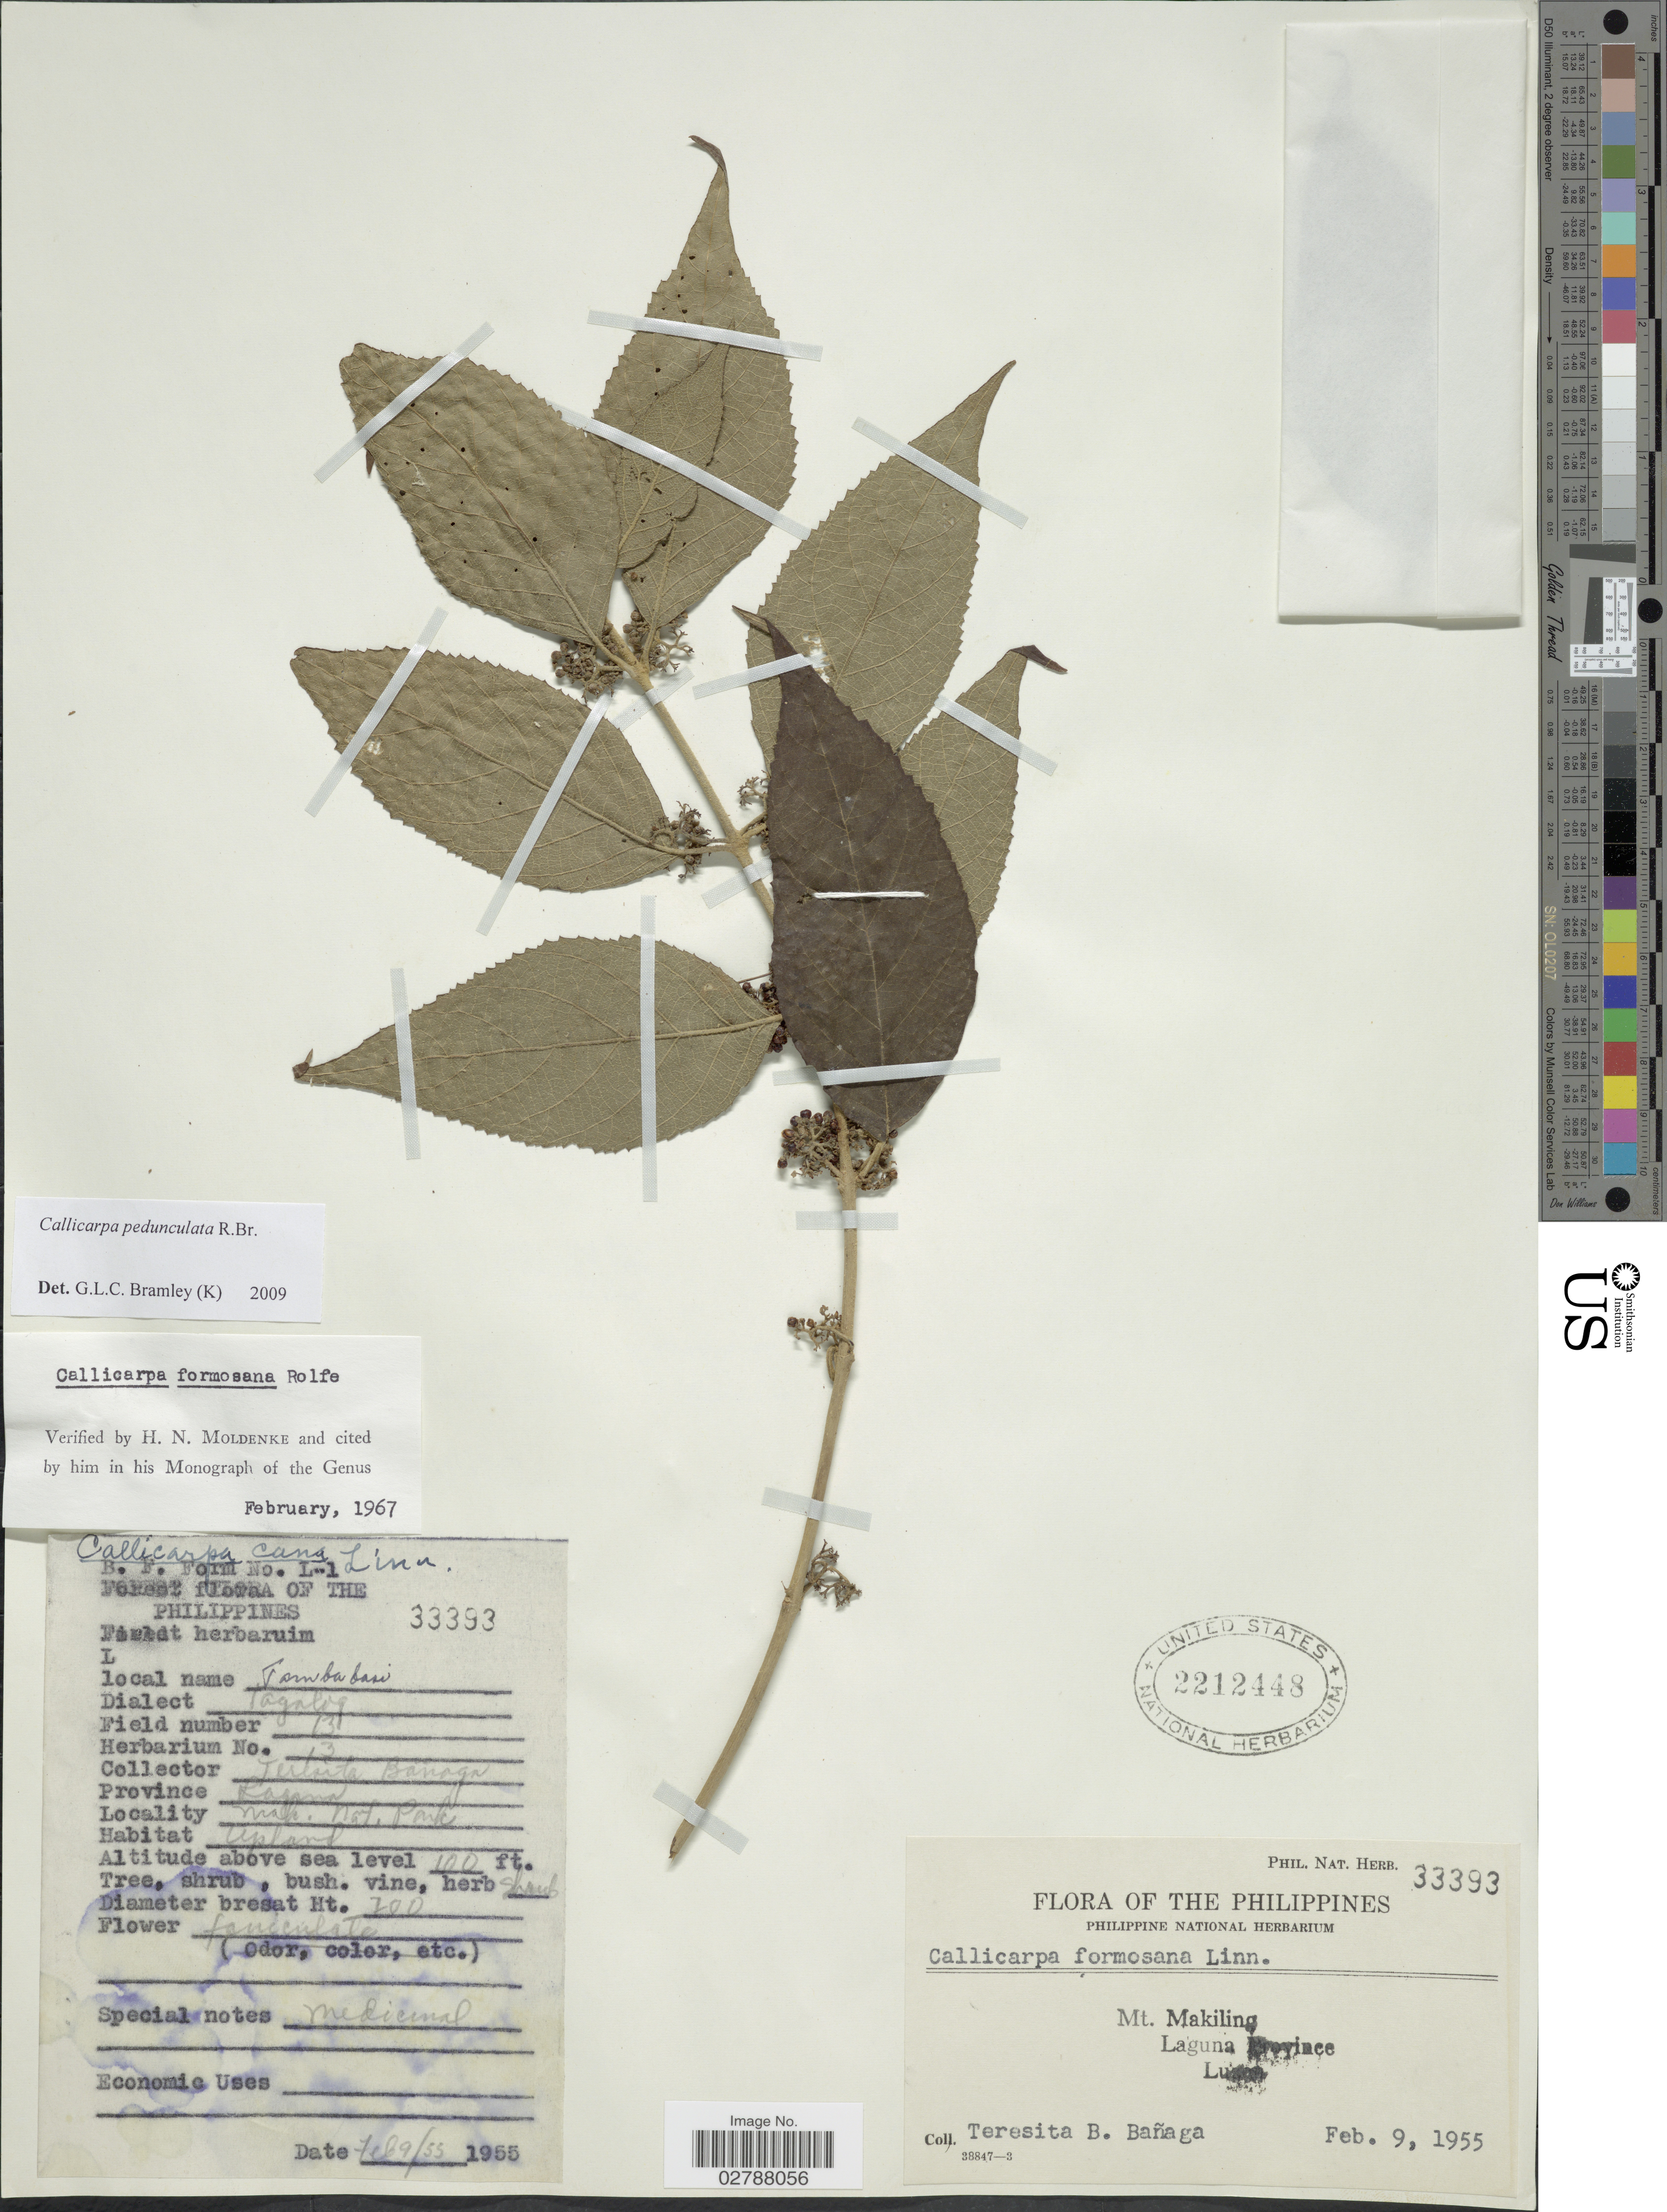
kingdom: Plantae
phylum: Tracheophyta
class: Magnoliopsida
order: Lamiales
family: Lamiaceae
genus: Callicarpa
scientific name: Callicarpa pedunculata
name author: R. Br.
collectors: T. Banaga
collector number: Phil.Nat.Herb.33393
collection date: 1955-02-09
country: Philippines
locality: Mt. Makiling, Laguna Province, Luzon.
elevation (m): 30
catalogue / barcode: US 2212448